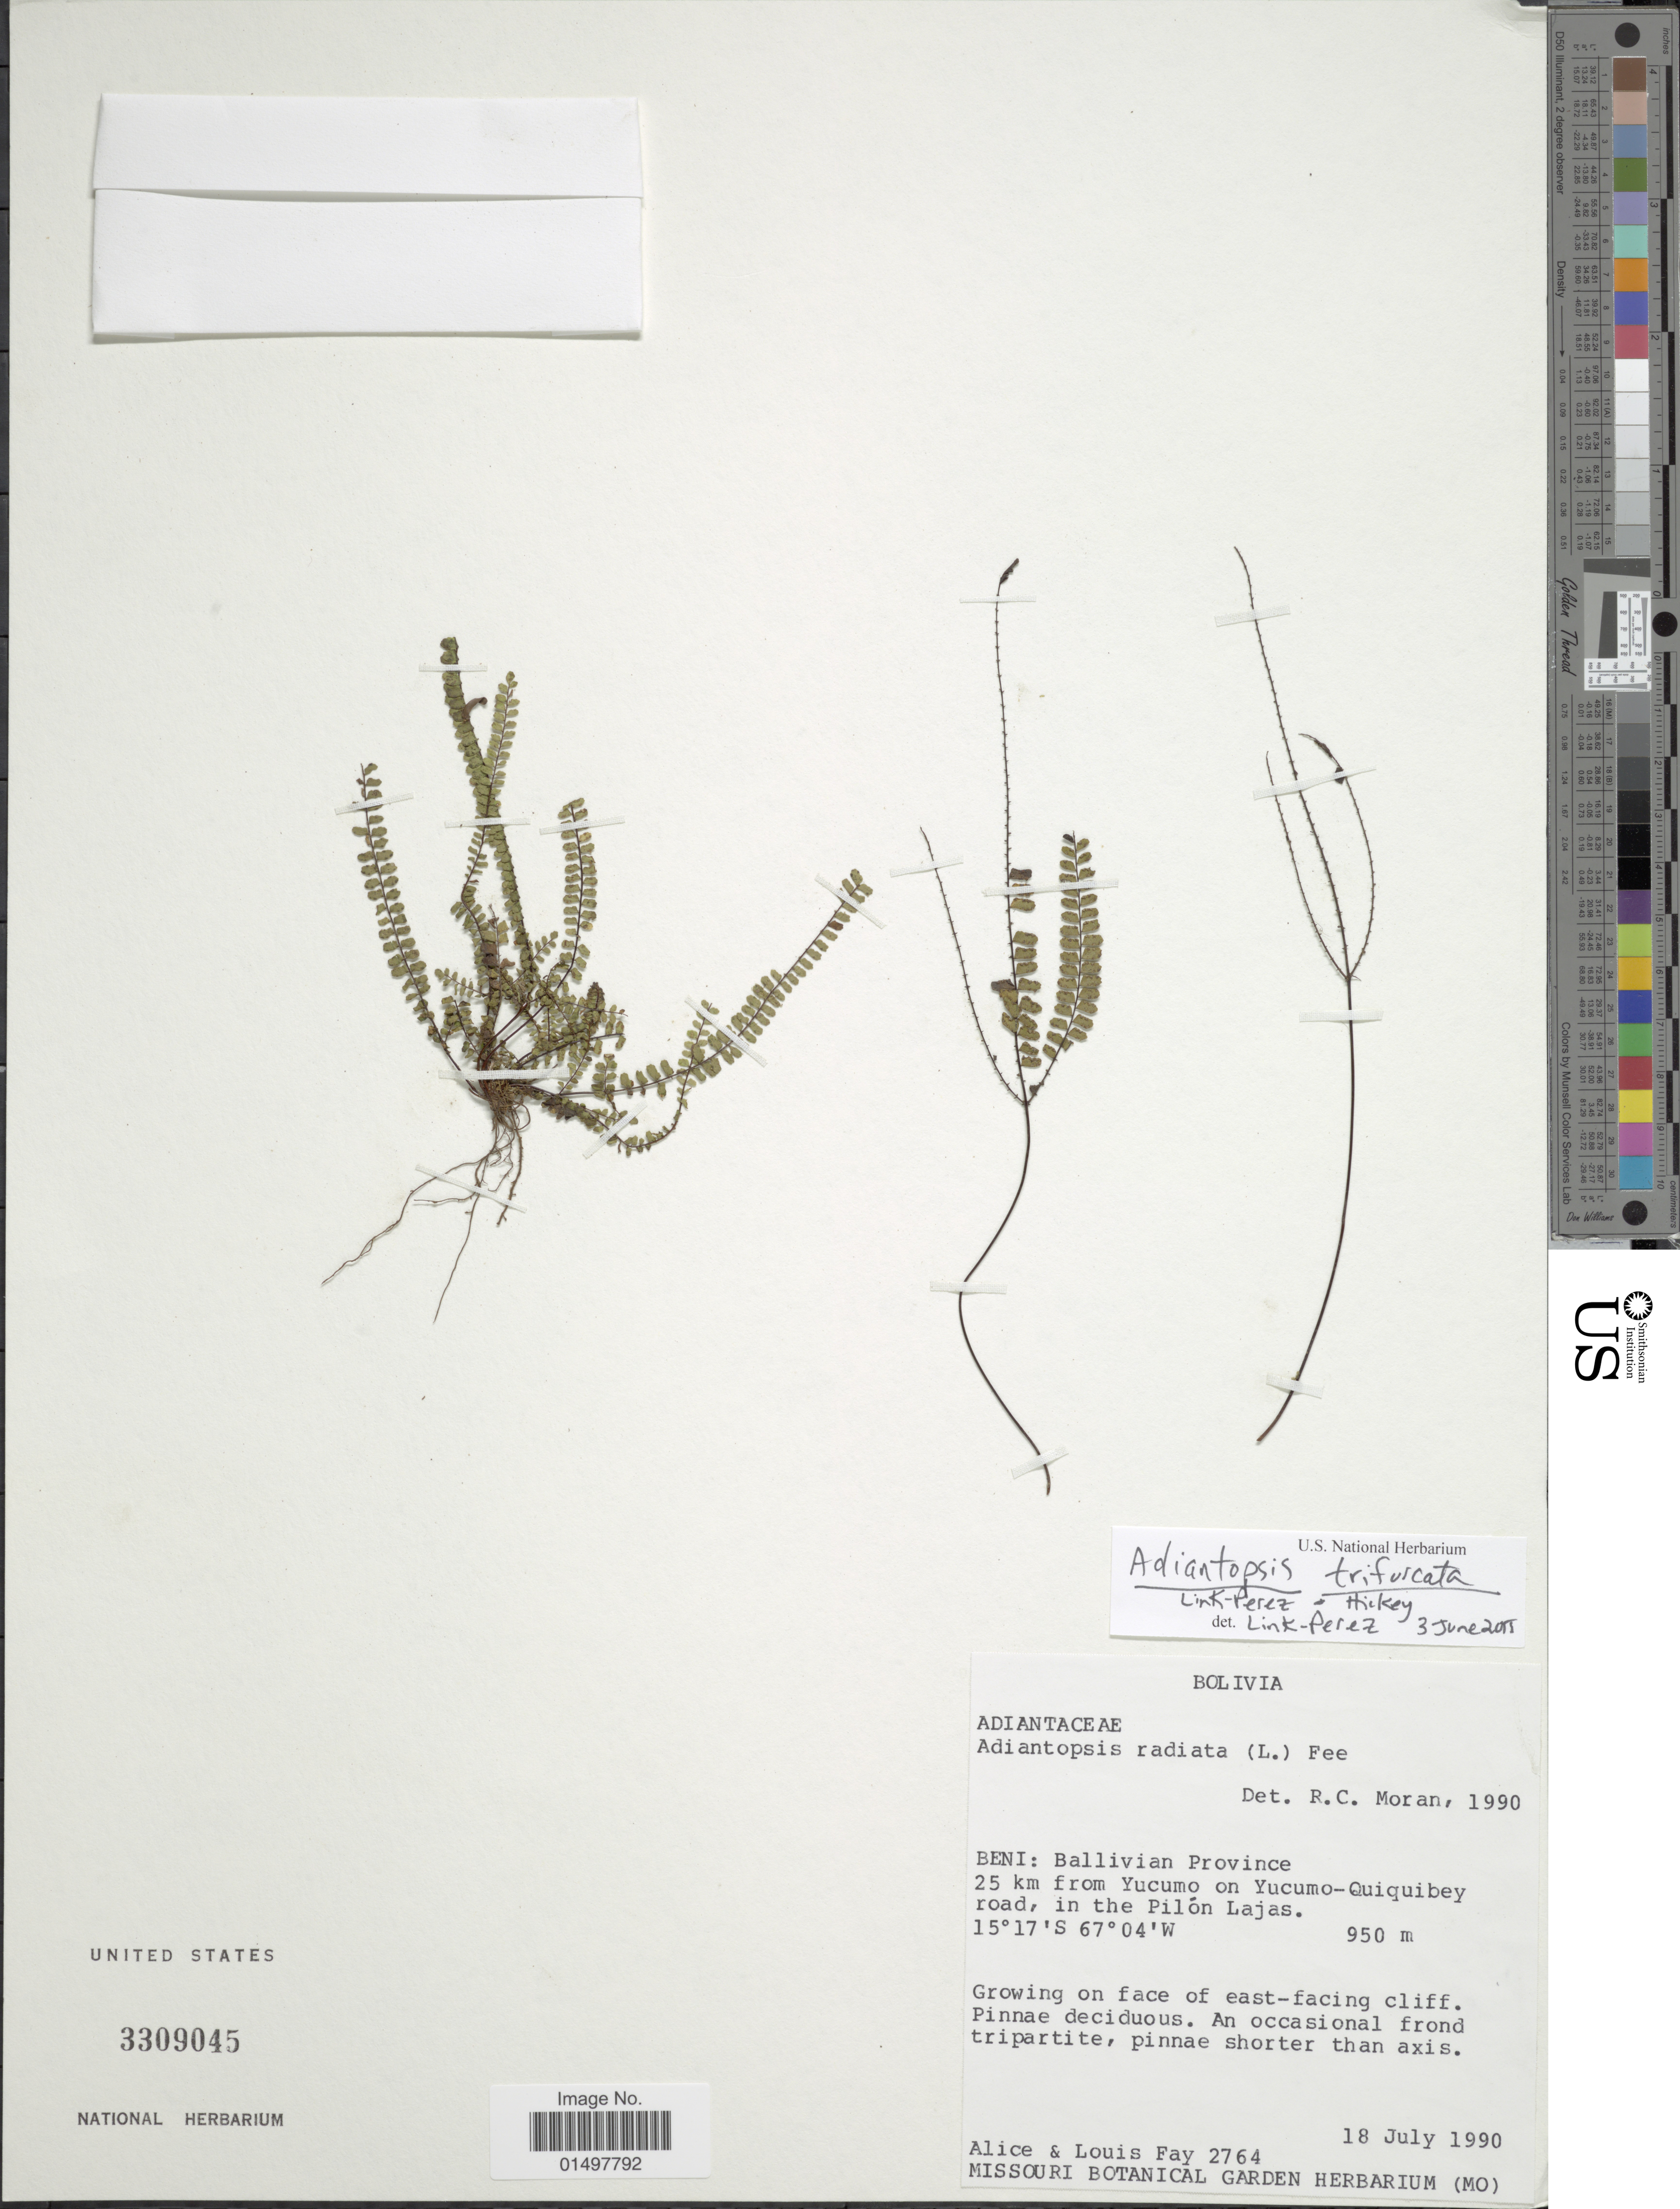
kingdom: Plantae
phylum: Tracheophyta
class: Polypodiopsida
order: Polypodiales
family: Pteridaceae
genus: Adiantopsis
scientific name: Adiantopsis trifurcata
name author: (Baker) Link-Perez & Hickey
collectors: A. Fay & L. Fay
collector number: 2764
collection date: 1990-07-18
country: Bolivia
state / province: Beni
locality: Ballivian Province 25 km from Yucumo on Yucumo-Quiquibey road, in the Pilon Lajas.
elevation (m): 950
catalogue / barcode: US 3309045